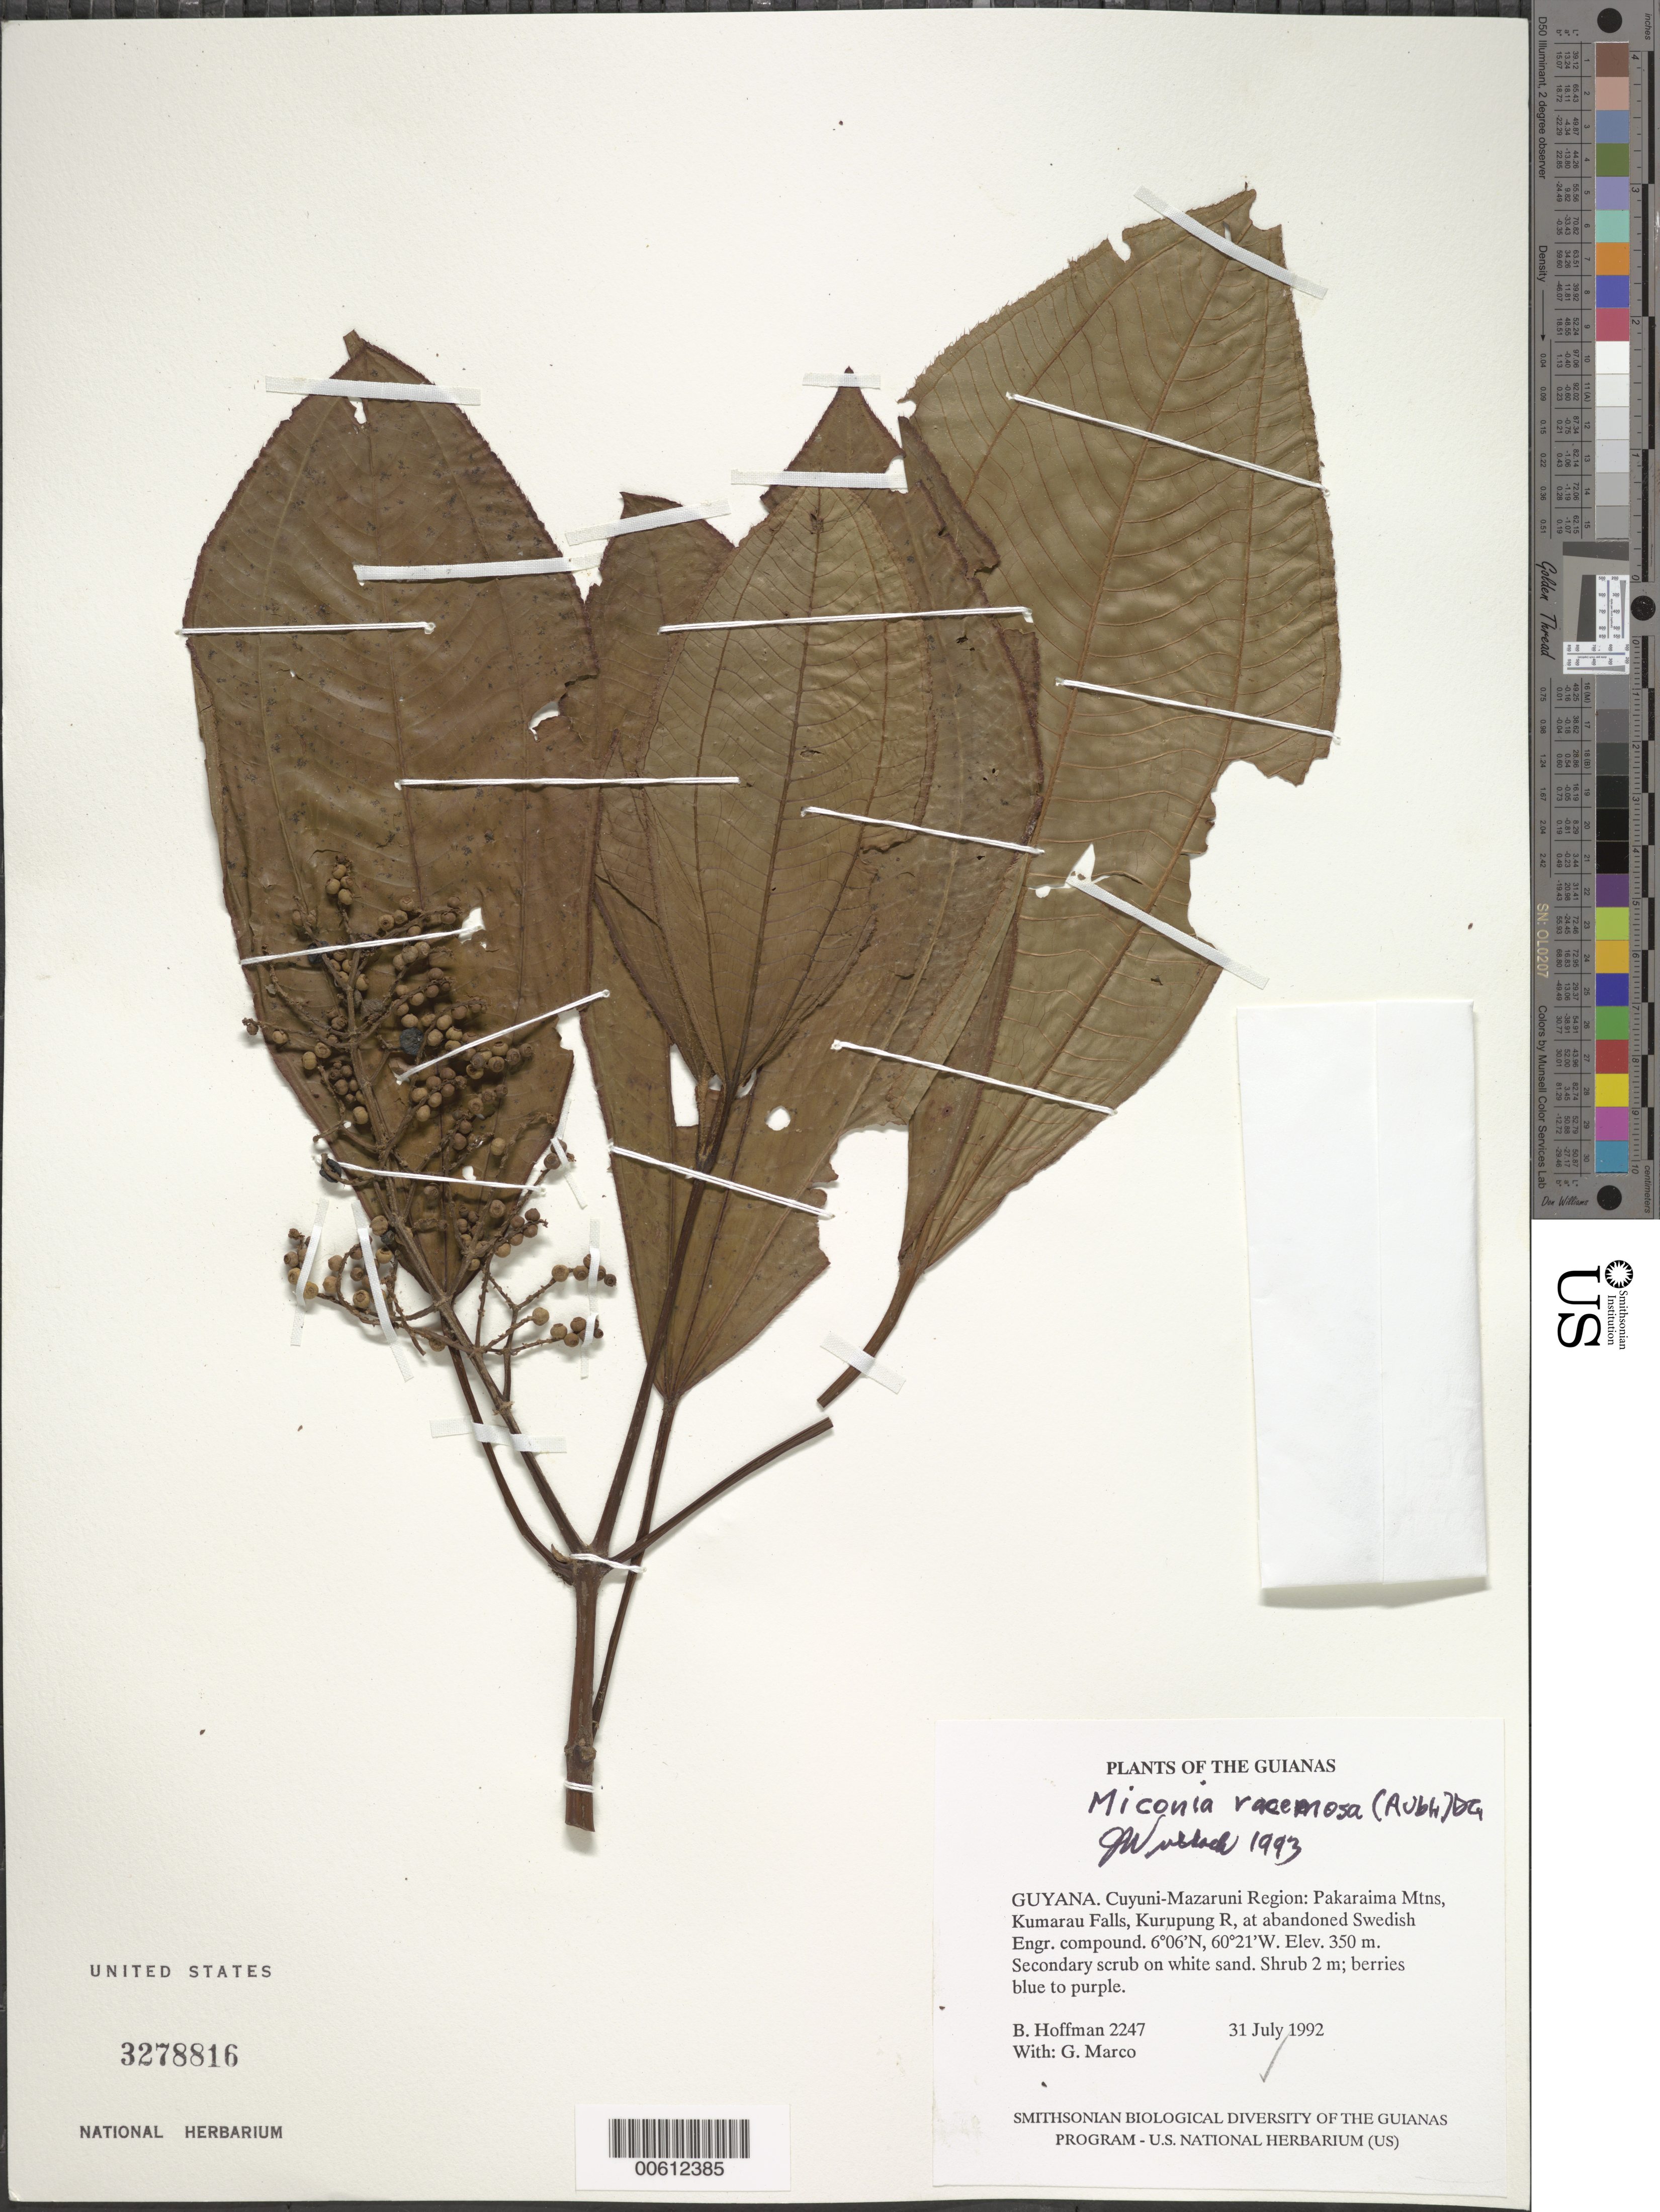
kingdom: Plantae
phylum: Tracheophyta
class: Magnoliopsida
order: Myrtales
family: Melastomataceae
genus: Miconia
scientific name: Miconia racemosa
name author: (Aubl.) DC.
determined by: Wurdack, John J., (US), US (UNITED STATES)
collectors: B. Hoffman & G. Marco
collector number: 2247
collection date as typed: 31 July 1992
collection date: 1992-07-31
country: Guyana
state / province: Cuyuni-Mazaruni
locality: Pakaraima Mountains, Kurupung River; Kumarau Falls; abandoned Swedish engineering compound, "topside" camp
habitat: Secondary scrub on white sand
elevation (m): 350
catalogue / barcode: US 3278816